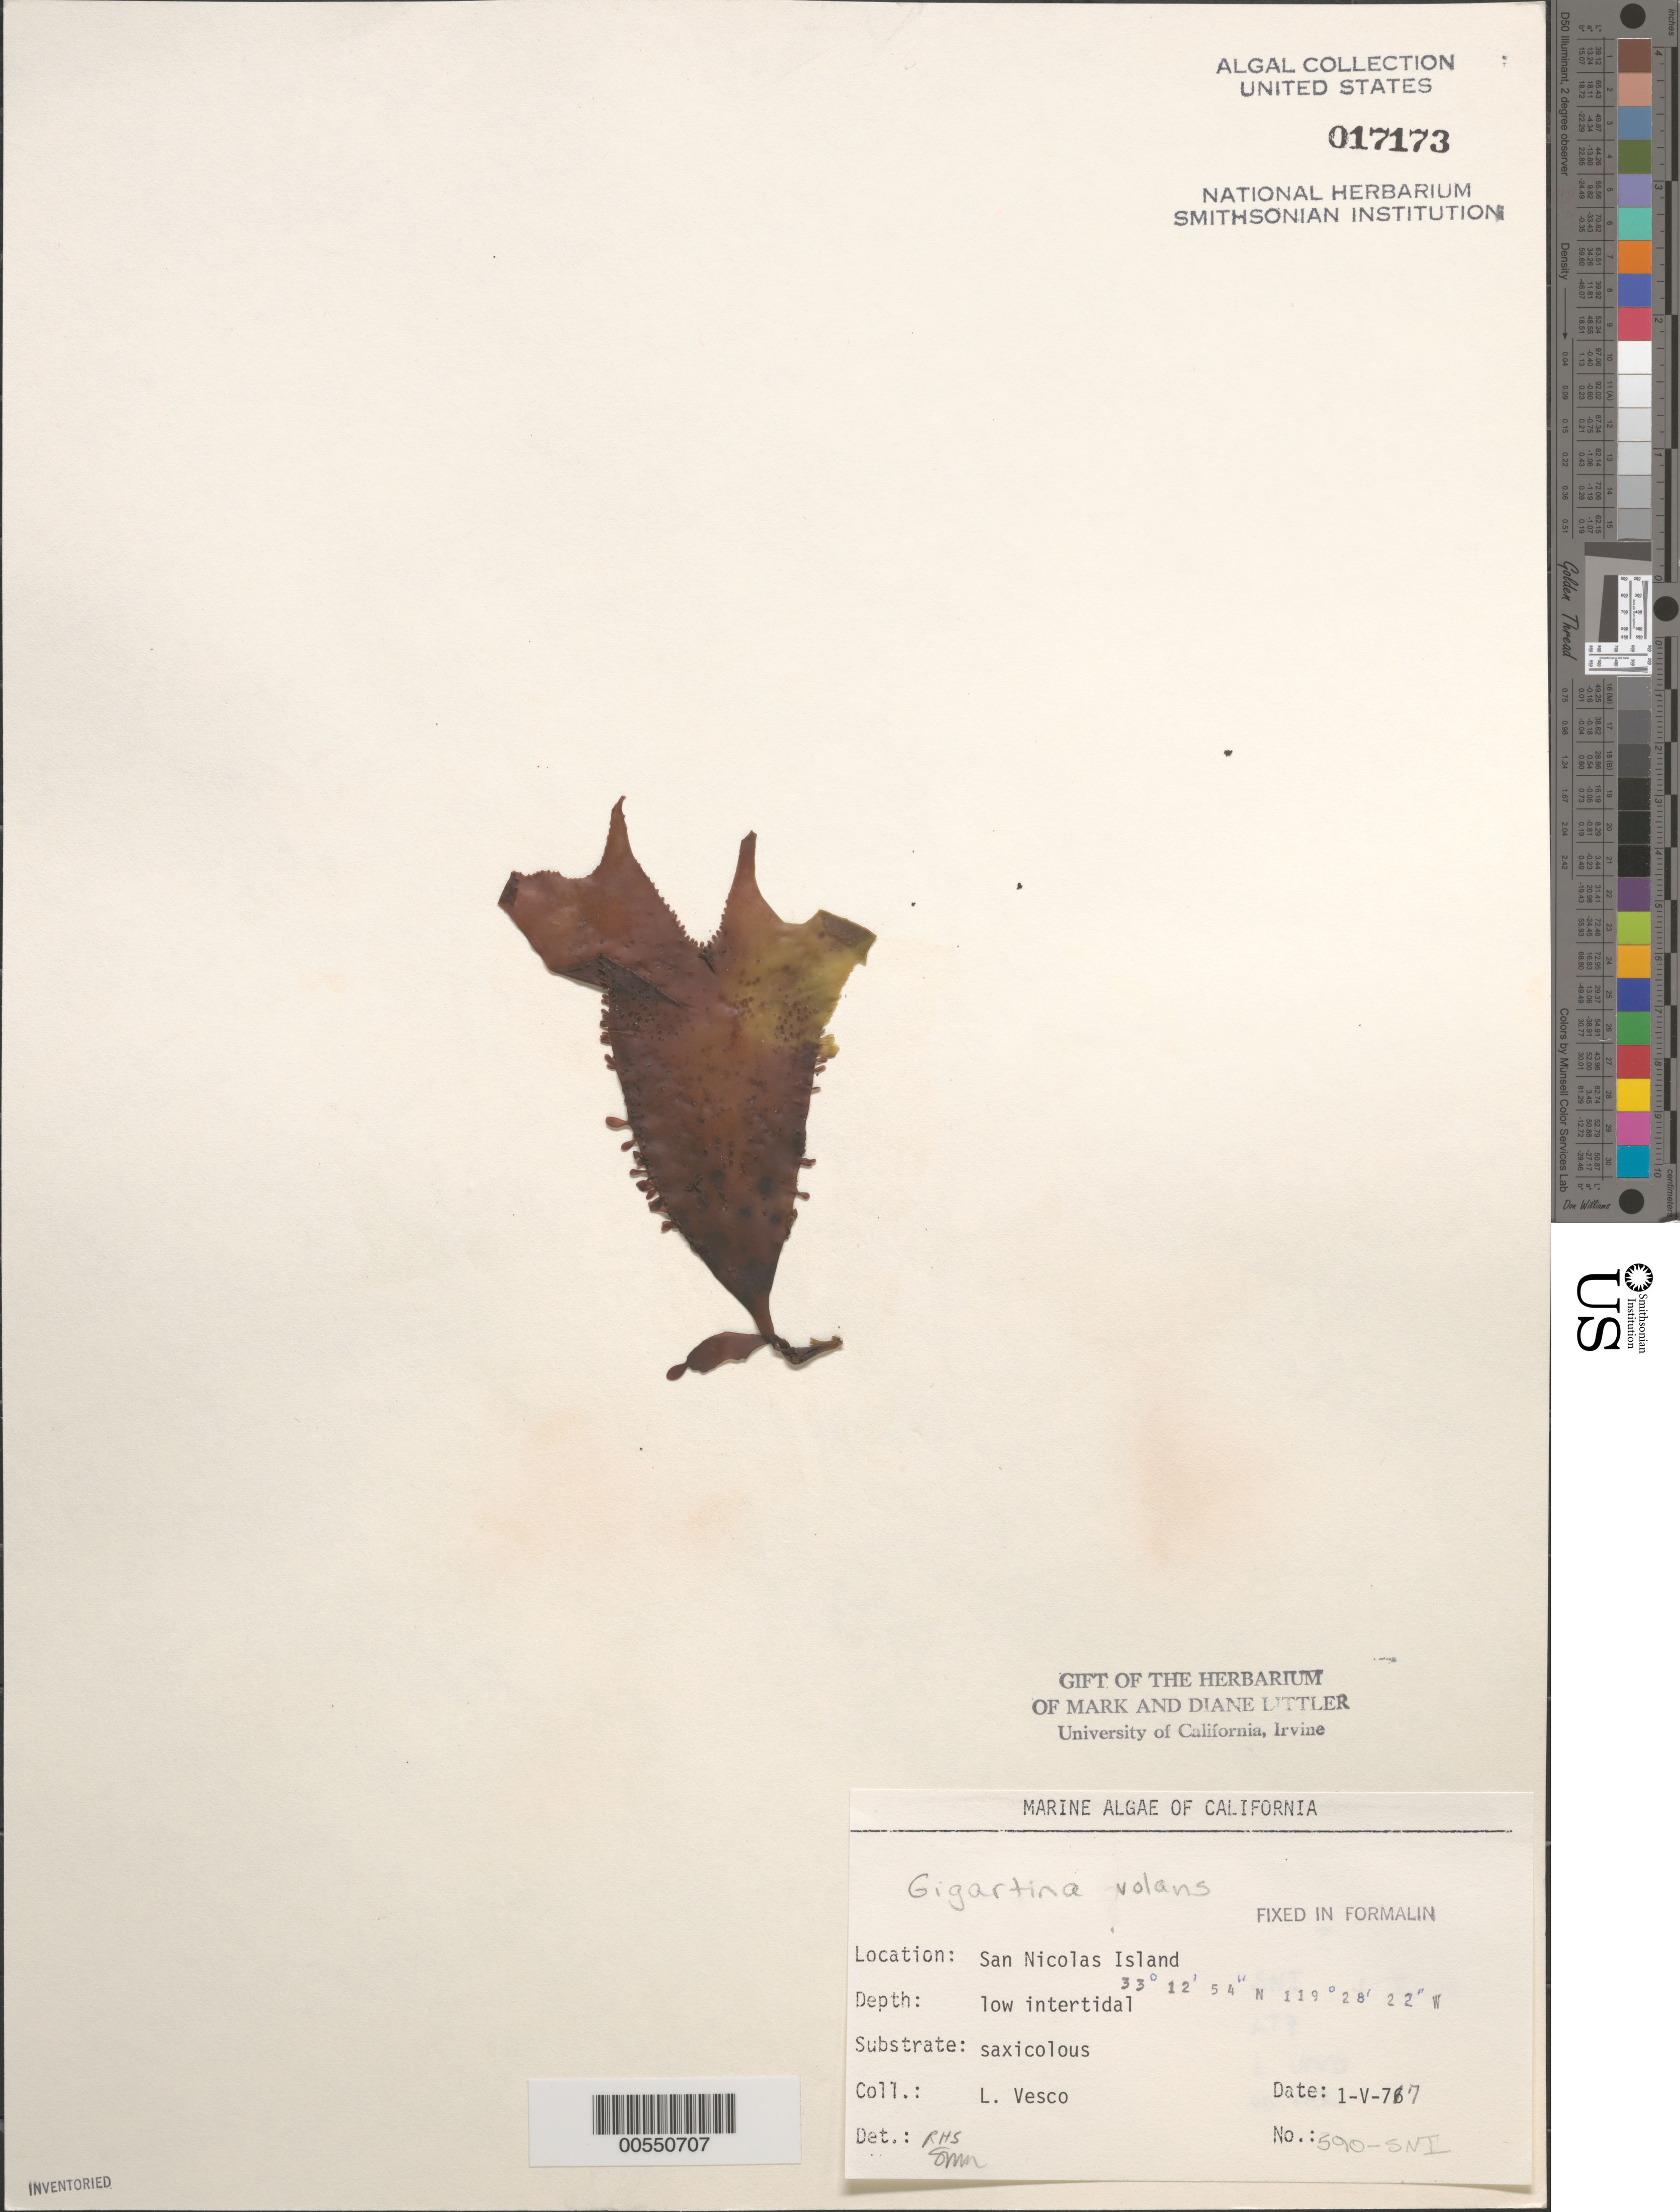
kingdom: Plantae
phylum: Rhodophyta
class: Florideophyceae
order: Gigartinales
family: Gigartinaceae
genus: Mazzaella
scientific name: Mazzaella volans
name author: (C. Agardh) Fredericq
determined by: Algae name updating Project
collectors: L. Vesco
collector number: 590-sni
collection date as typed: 01 May 1977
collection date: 1977-05-01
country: United States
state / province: California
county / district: Ventura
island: San Nicolas Island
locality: Dutch Harbor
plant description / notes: BLM-SOCALBIGHT Rocky Intertidal Survey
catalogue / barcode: US 17173